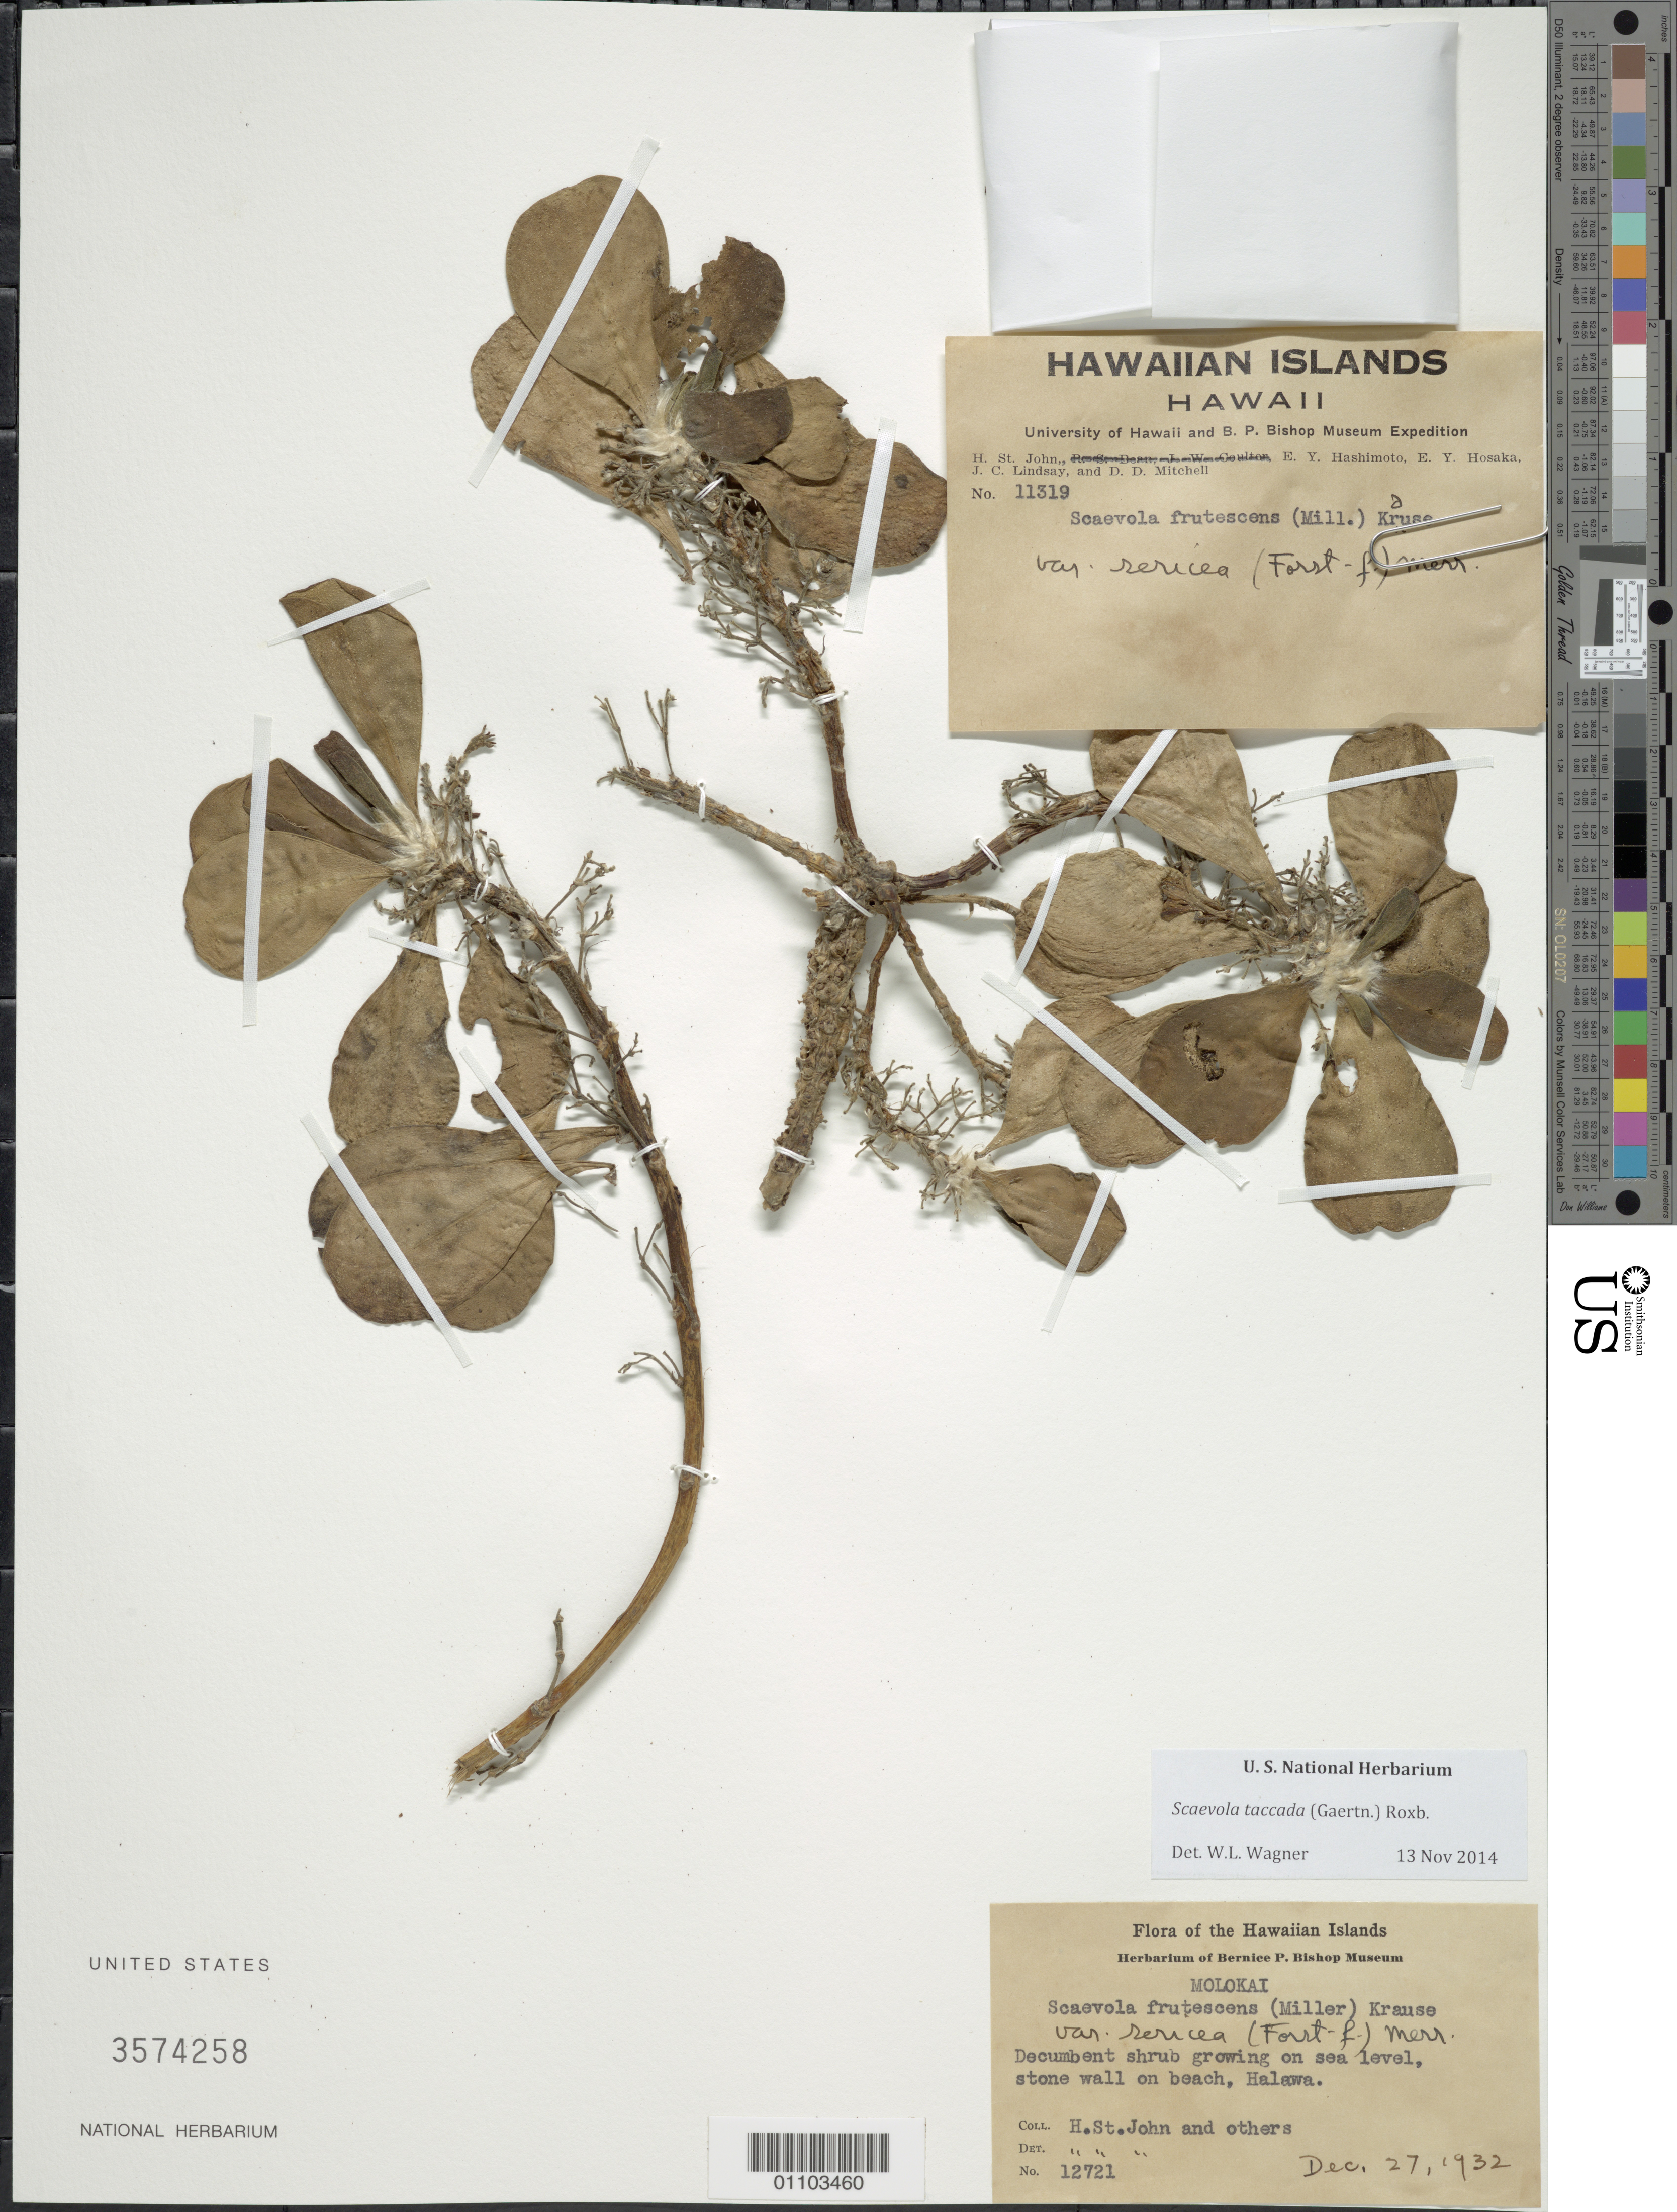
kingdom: Plantae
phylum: Tracheophyta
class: Magnoliopsida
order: Asterales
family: Goodeniaceae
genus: Scaevola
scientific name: Scaevola taccada var. taccada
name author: (Gaertn.) Roxb.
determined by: Wagner, W. L., (BOT), Smithsonian Institution - National Museum of Natural History (UNITED STATES)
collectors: H. St. John & et al.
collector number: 12721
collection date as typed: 27 Dec 1932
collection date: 1932-12-27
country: United States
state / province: Hawaii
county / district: Maui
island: Moloka'i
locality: Halawa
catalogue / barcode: US 3574258